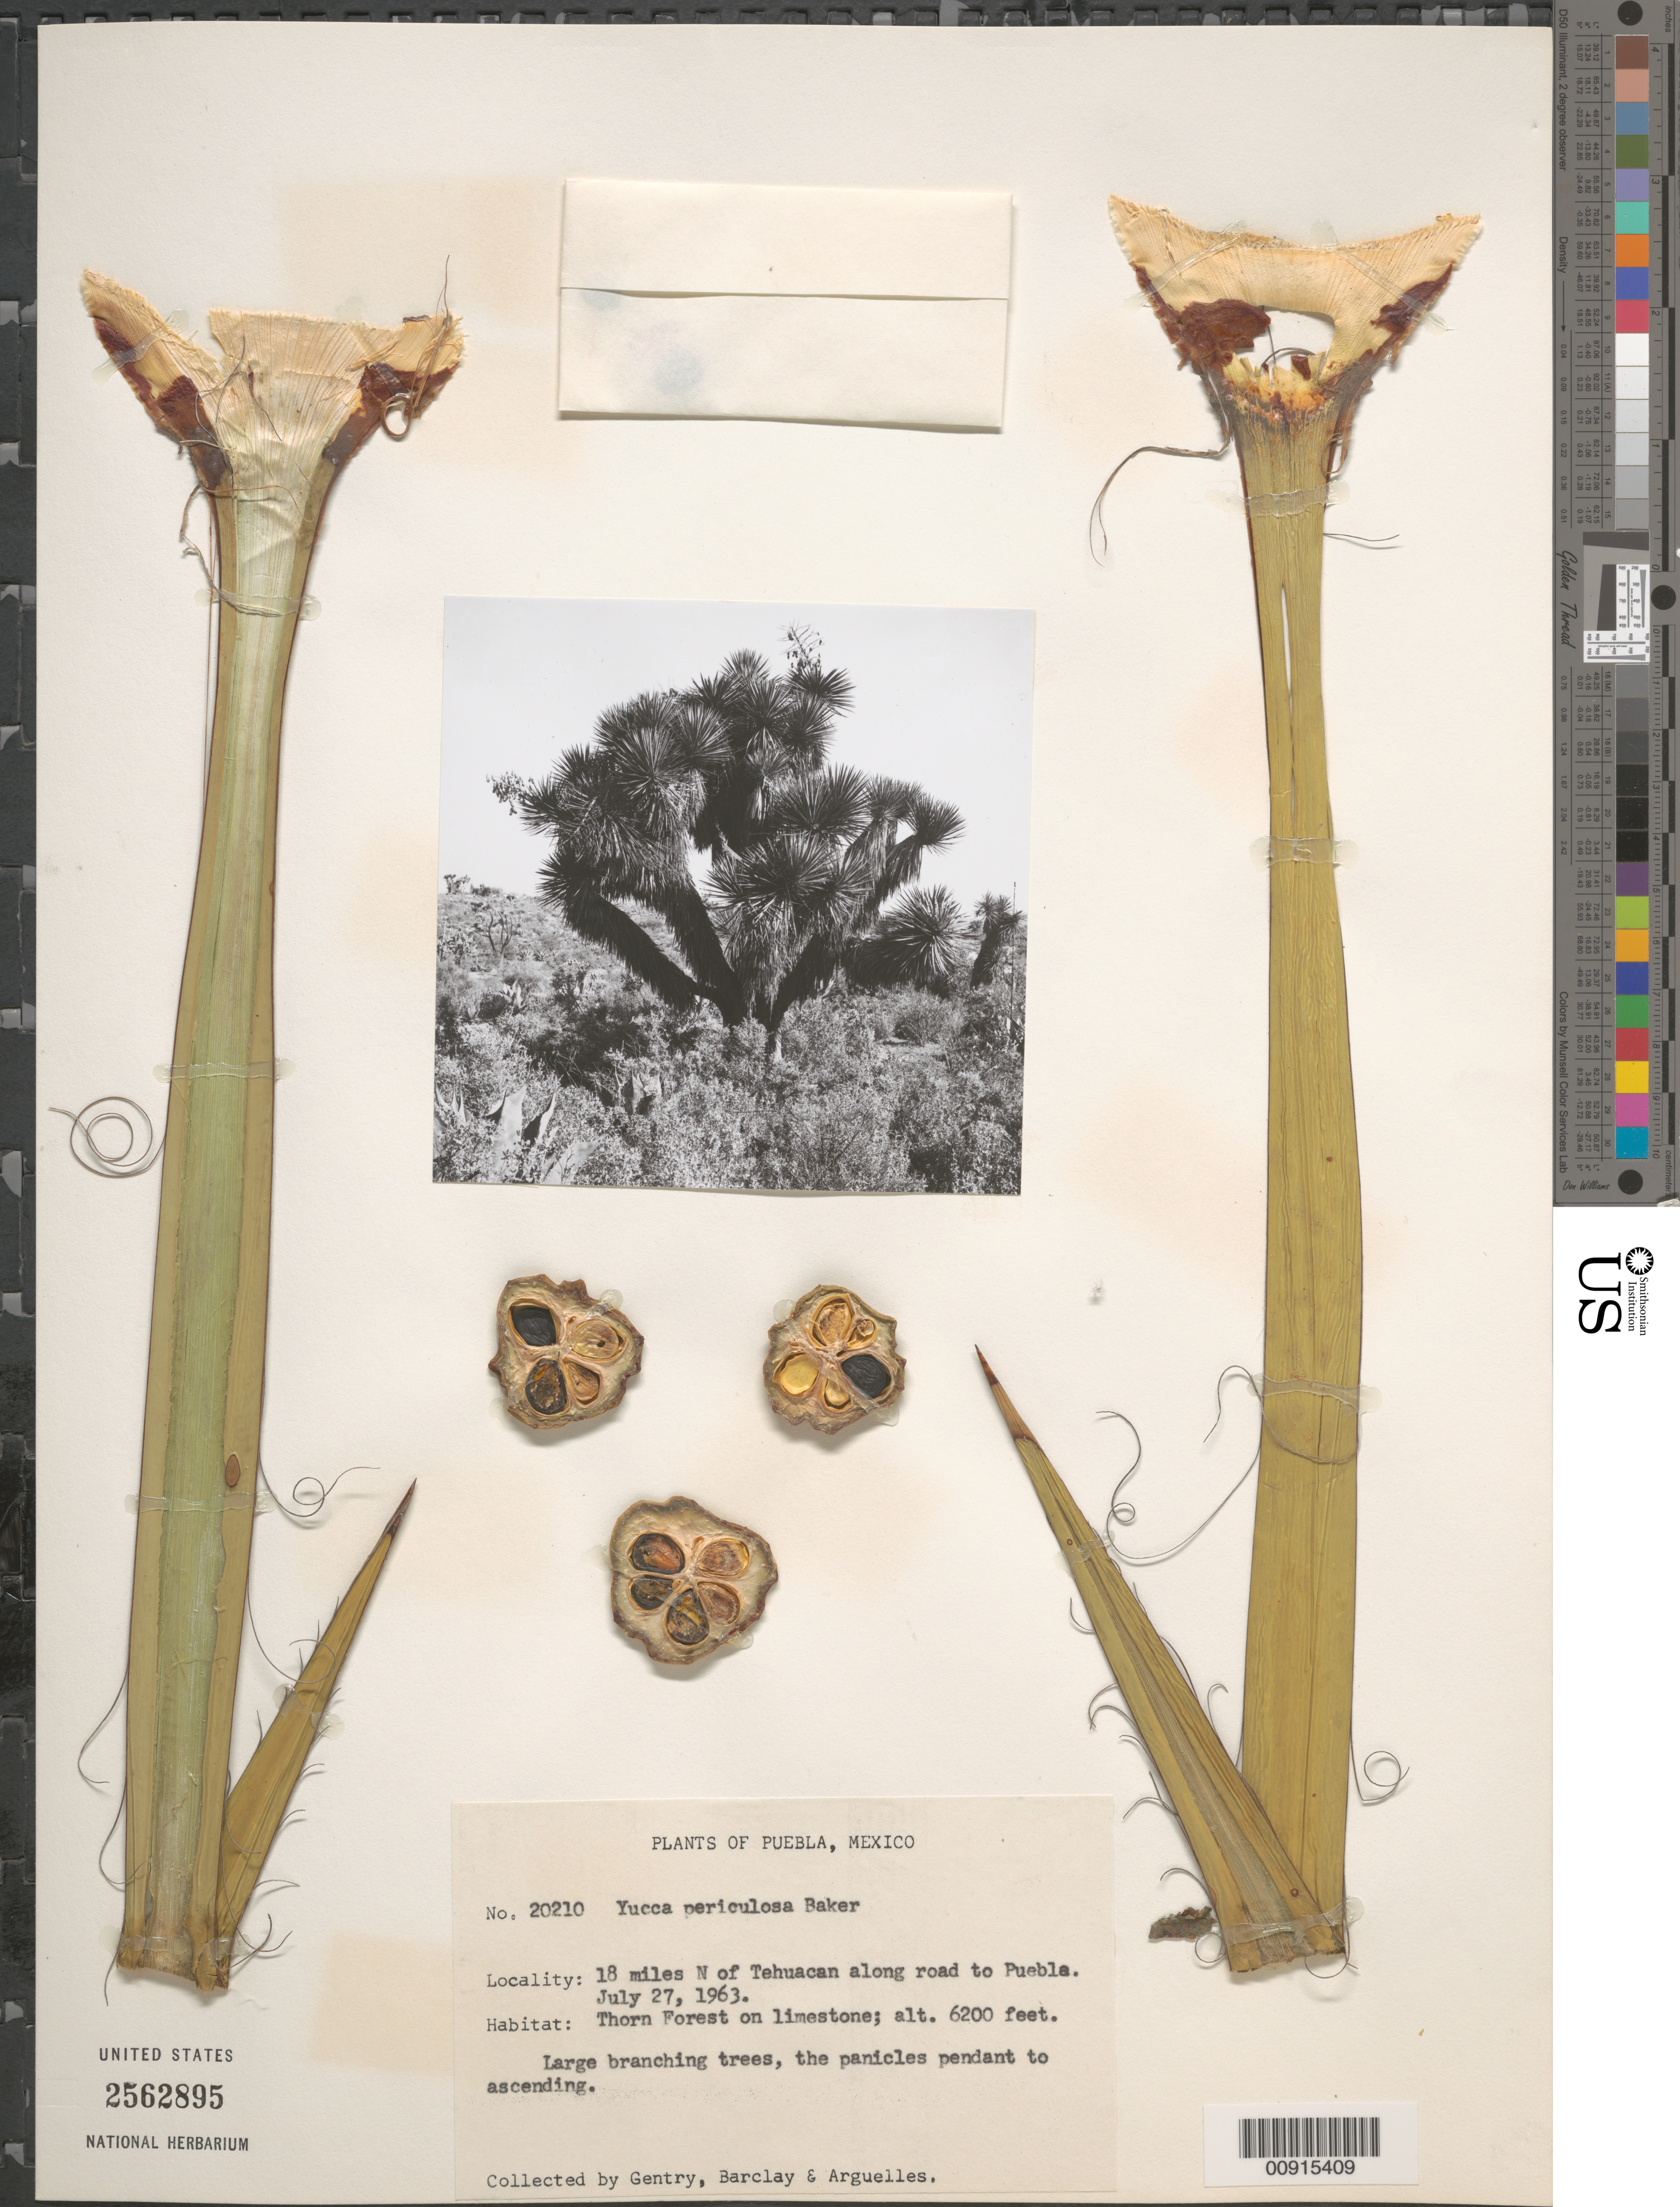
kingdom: Plantae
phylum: Tracheophyta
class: Liliopsida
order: Asparagales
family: Asparagaceae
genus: Yucca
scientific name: Yucca periculosa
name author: Baker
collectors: Gentry, --, -- Barclay & Arguelles, --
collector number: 20210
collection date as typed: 27 Jul 1963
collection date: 1963-07-27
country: Mexico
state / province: Puebla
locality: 18 miles N of Tehuacán along road to Puebla.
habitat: Thorn Forest on limestone.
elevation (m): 1890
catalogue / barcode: US 2562895